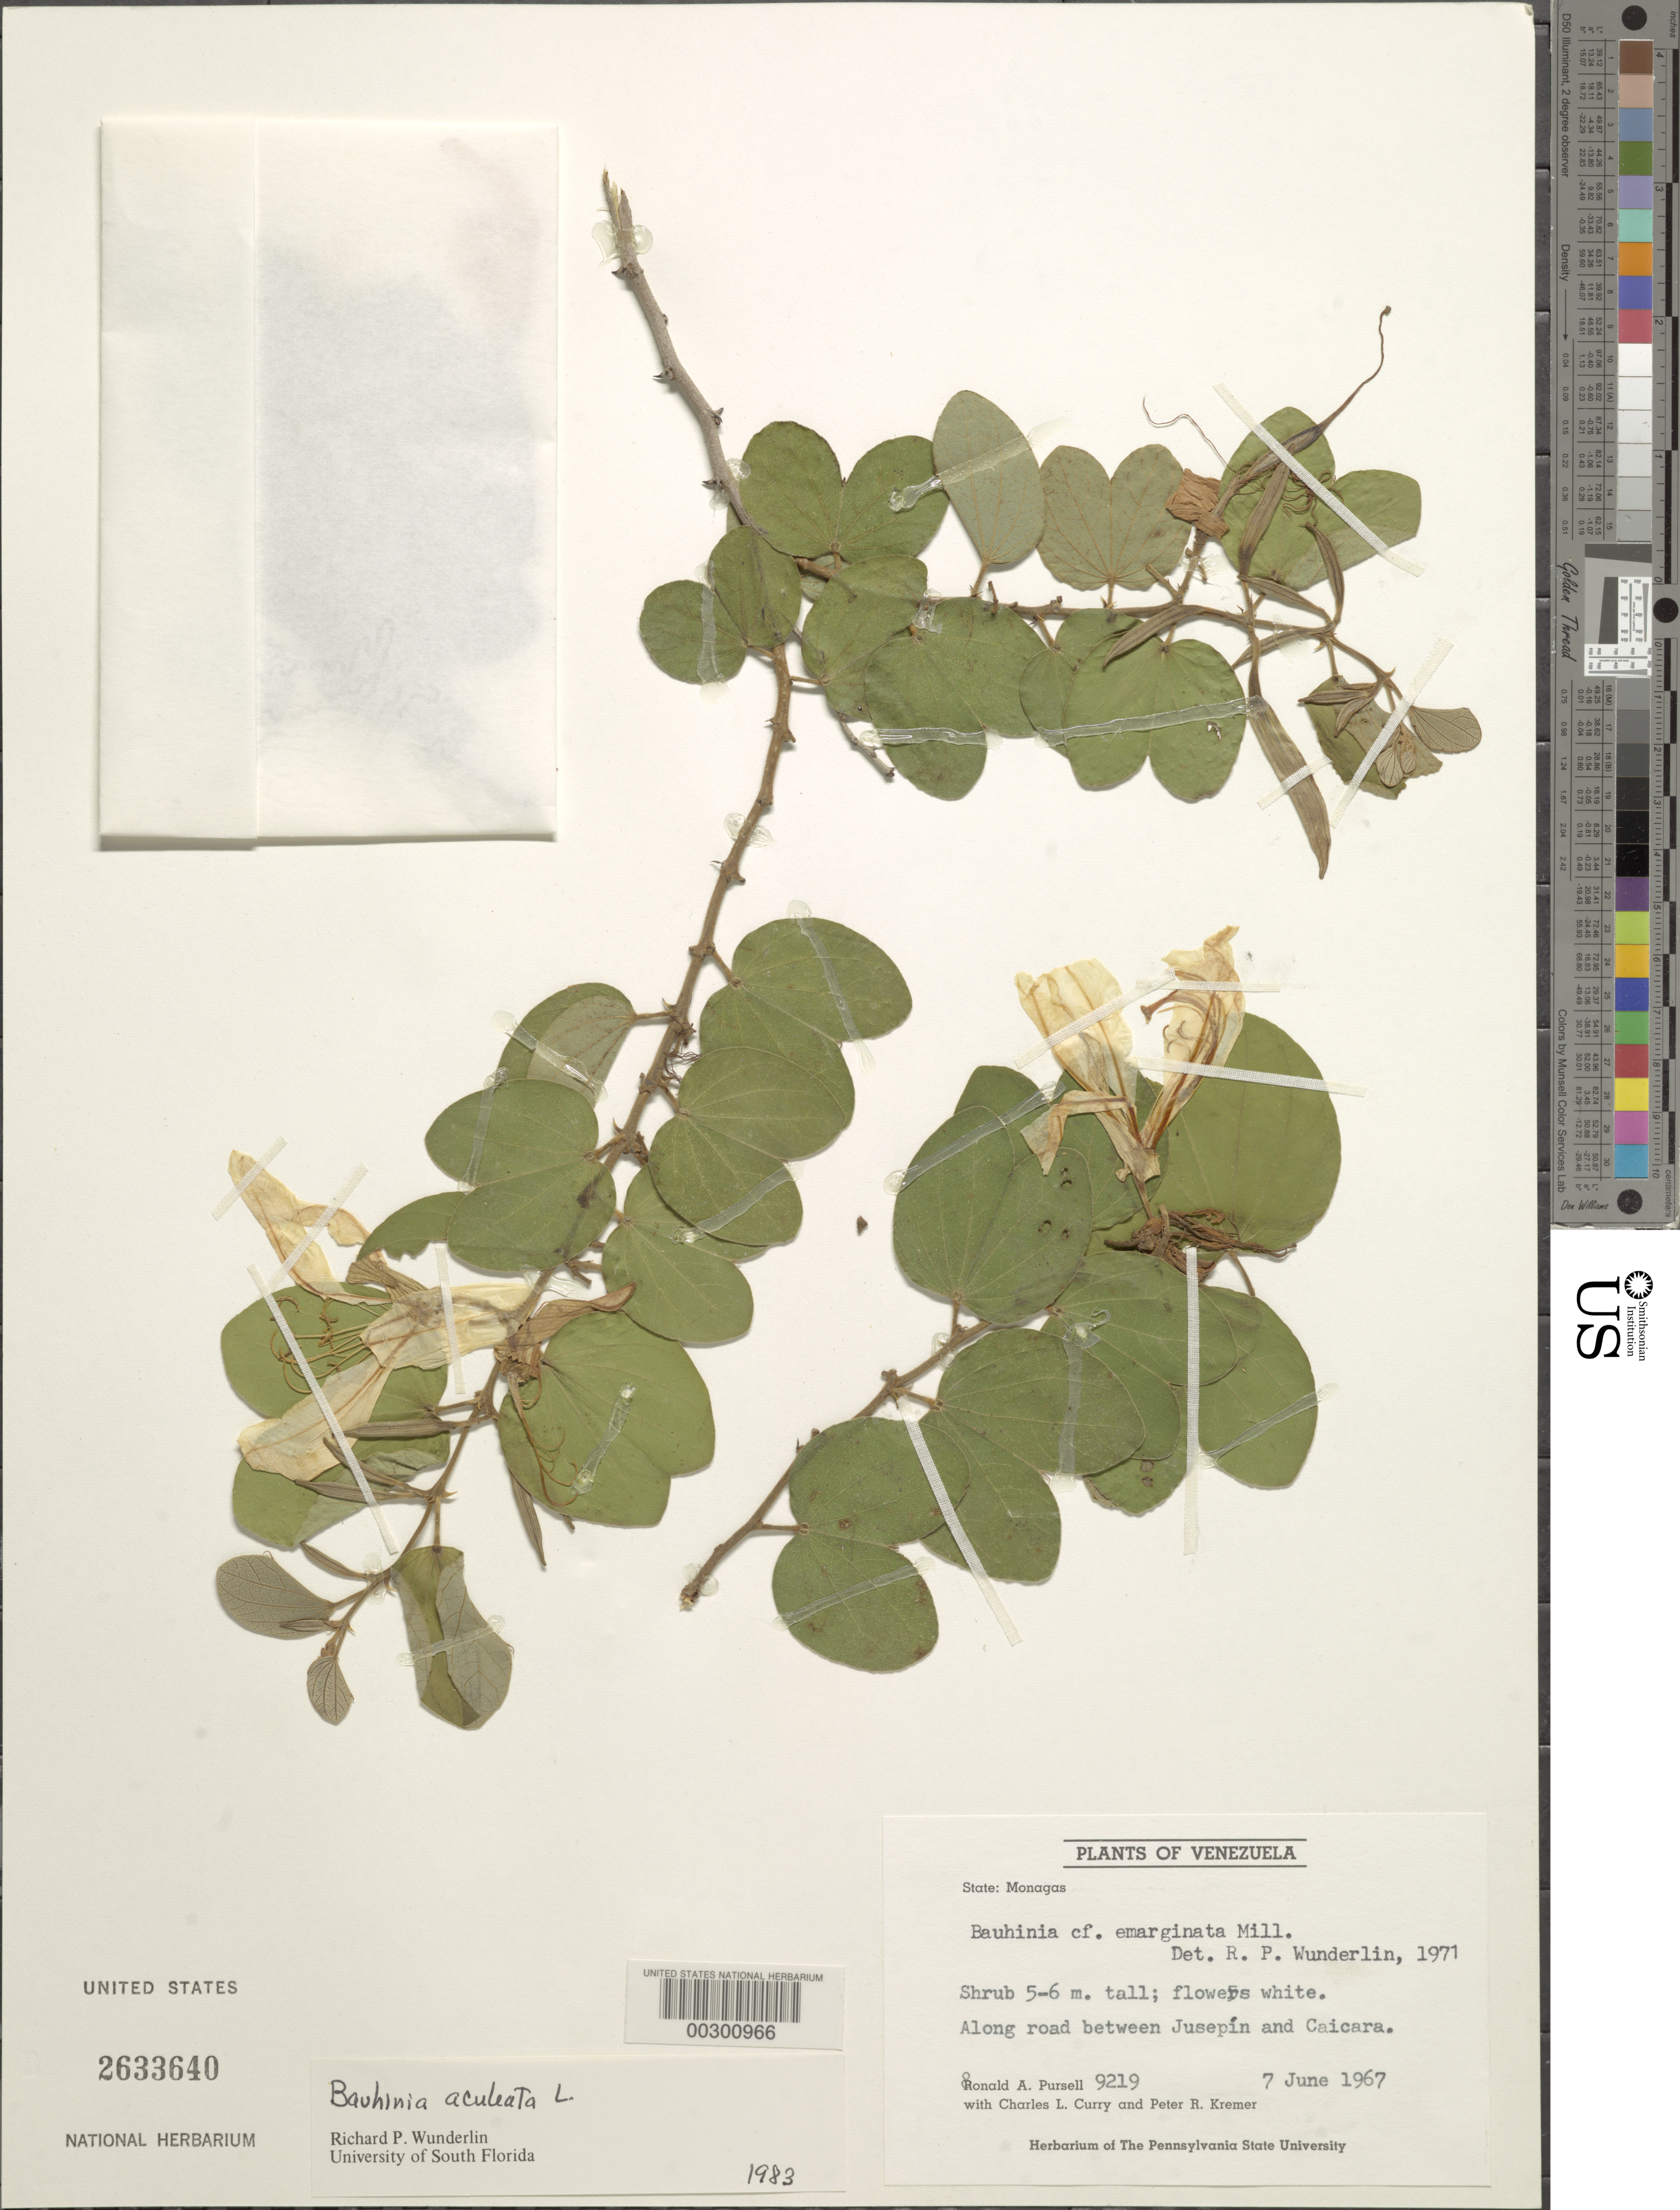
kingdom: Plantae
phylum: Tracheophyta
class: Magnoliopsida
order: Fabales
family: Fabaceae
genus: Bauhinia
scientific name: Bauhinia aculeata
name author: L.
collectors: R. A. Pursell, C. L. Curry & P. R. Kremer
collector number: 9219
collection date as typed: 07 Jun 1967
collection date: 1967-06-07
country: Venezuela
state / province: Monagas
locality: Between jusepin and caicara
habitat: Along road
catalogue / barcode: US 2633640